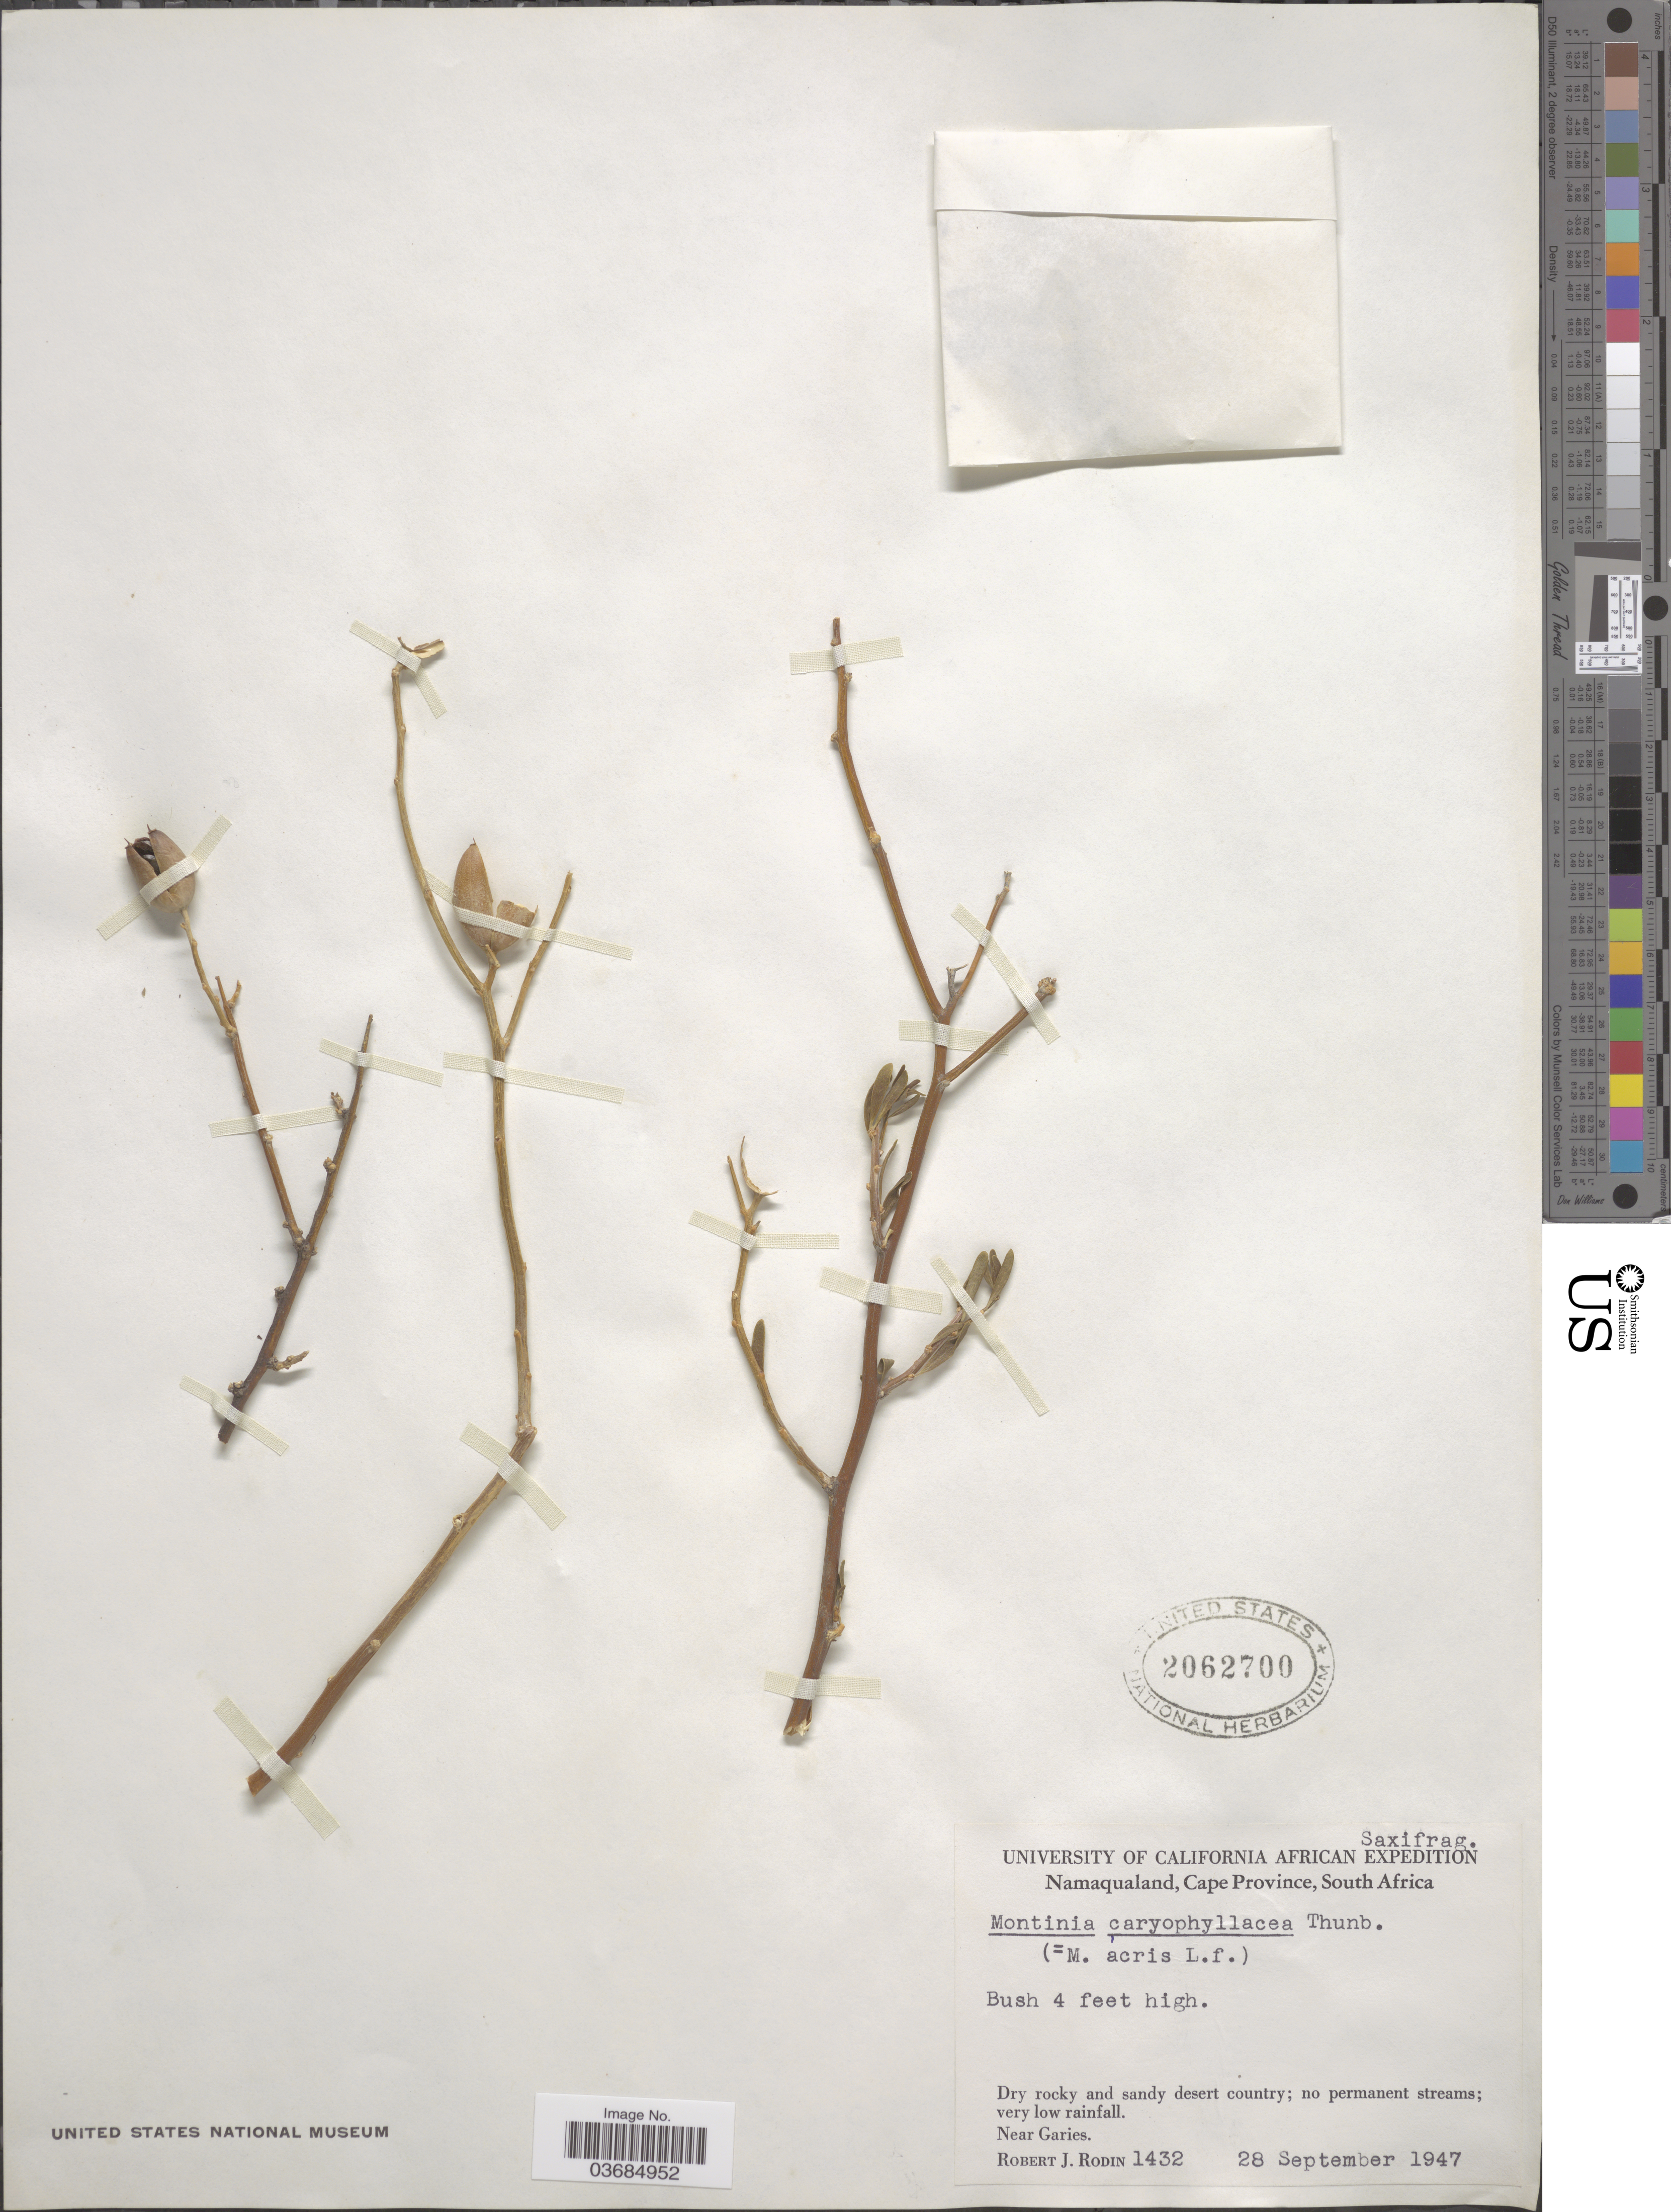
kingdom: Plantae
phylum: Tracheophyta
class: Magnoliopsida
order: Solanales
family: Montiniaceae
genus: Montinia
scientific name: Montinia caryophyllacea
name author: Thunb.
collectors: R. J. Rodin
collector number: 1432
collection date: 1947-09-28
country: South Africa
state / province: Northern Cape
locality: University of California African Expedition. Namaqualand. Near Garies.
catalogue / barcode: US 2062700